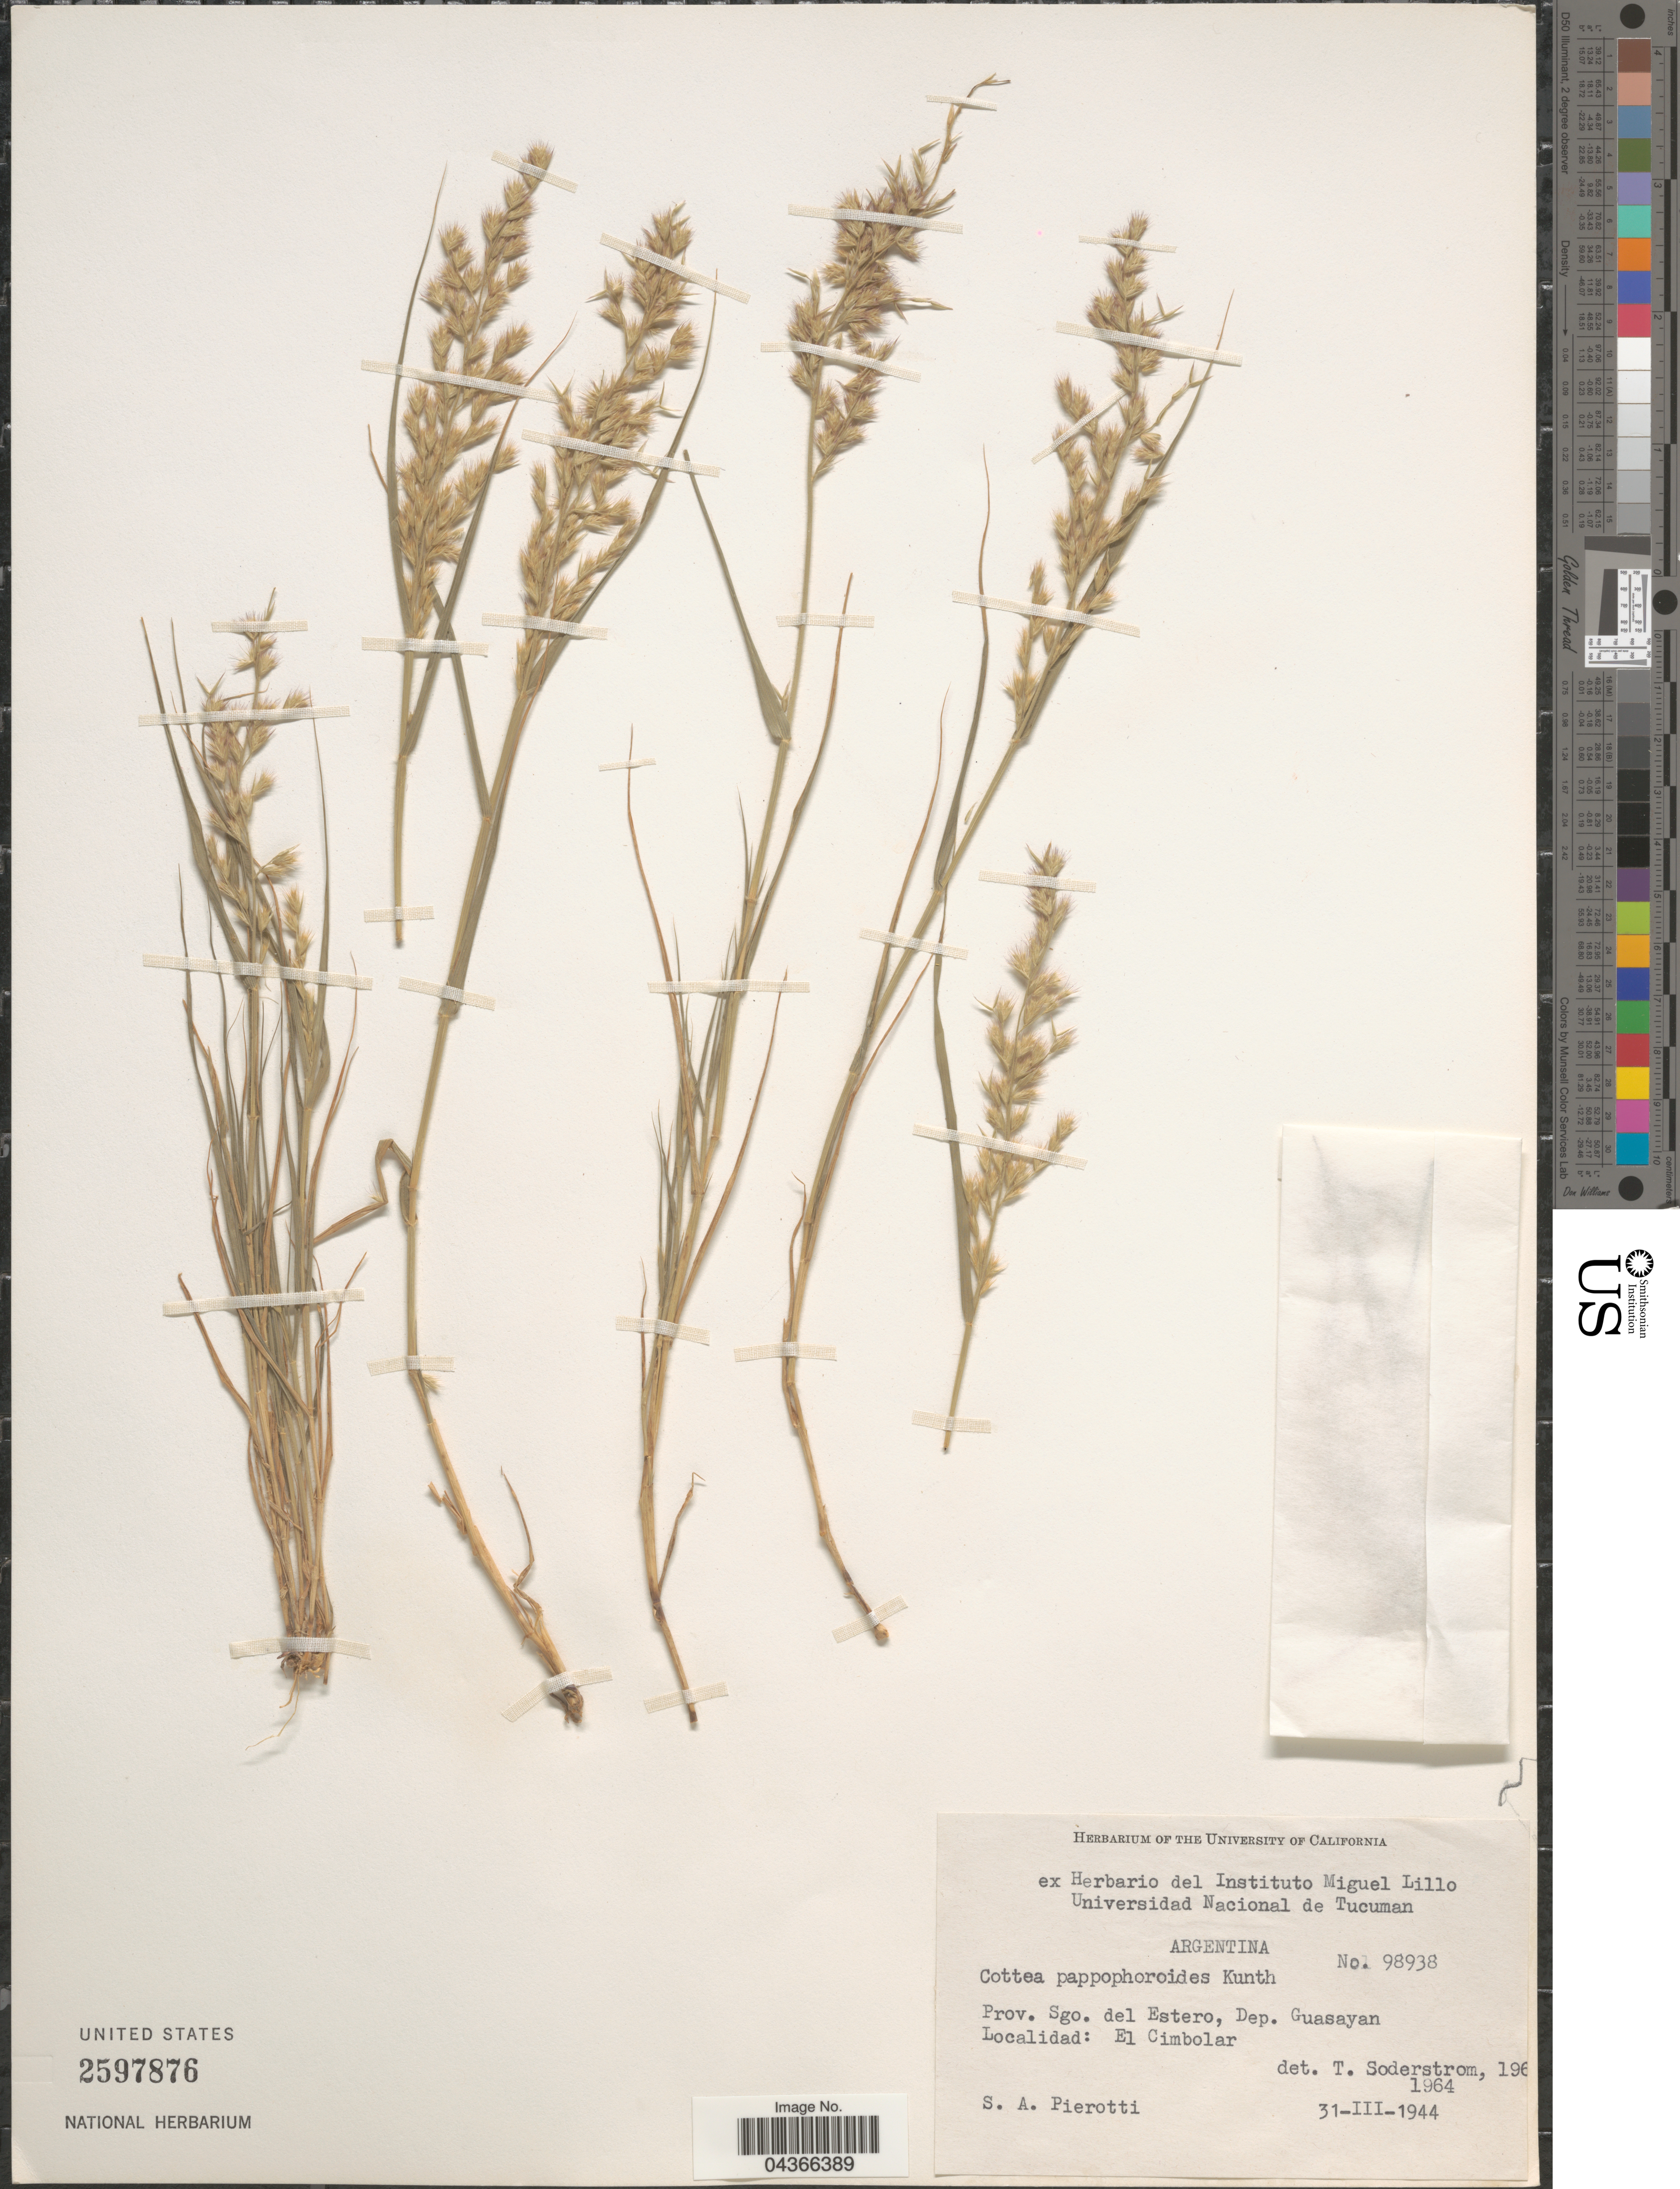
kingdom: Plantae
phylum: Tracheophyta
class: Liliopsida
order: Poales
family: Poaceae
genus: Cottea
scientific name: Cottea pappophoroides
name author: Kunth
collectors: S. A. Pierotti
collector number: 98938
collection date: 1944-03-31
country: Argentina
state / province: Santiago del Estero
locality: Prov. Sgo. del Estero, Dep. Guasayan. El Cimbolar.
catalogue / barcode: US 2597876